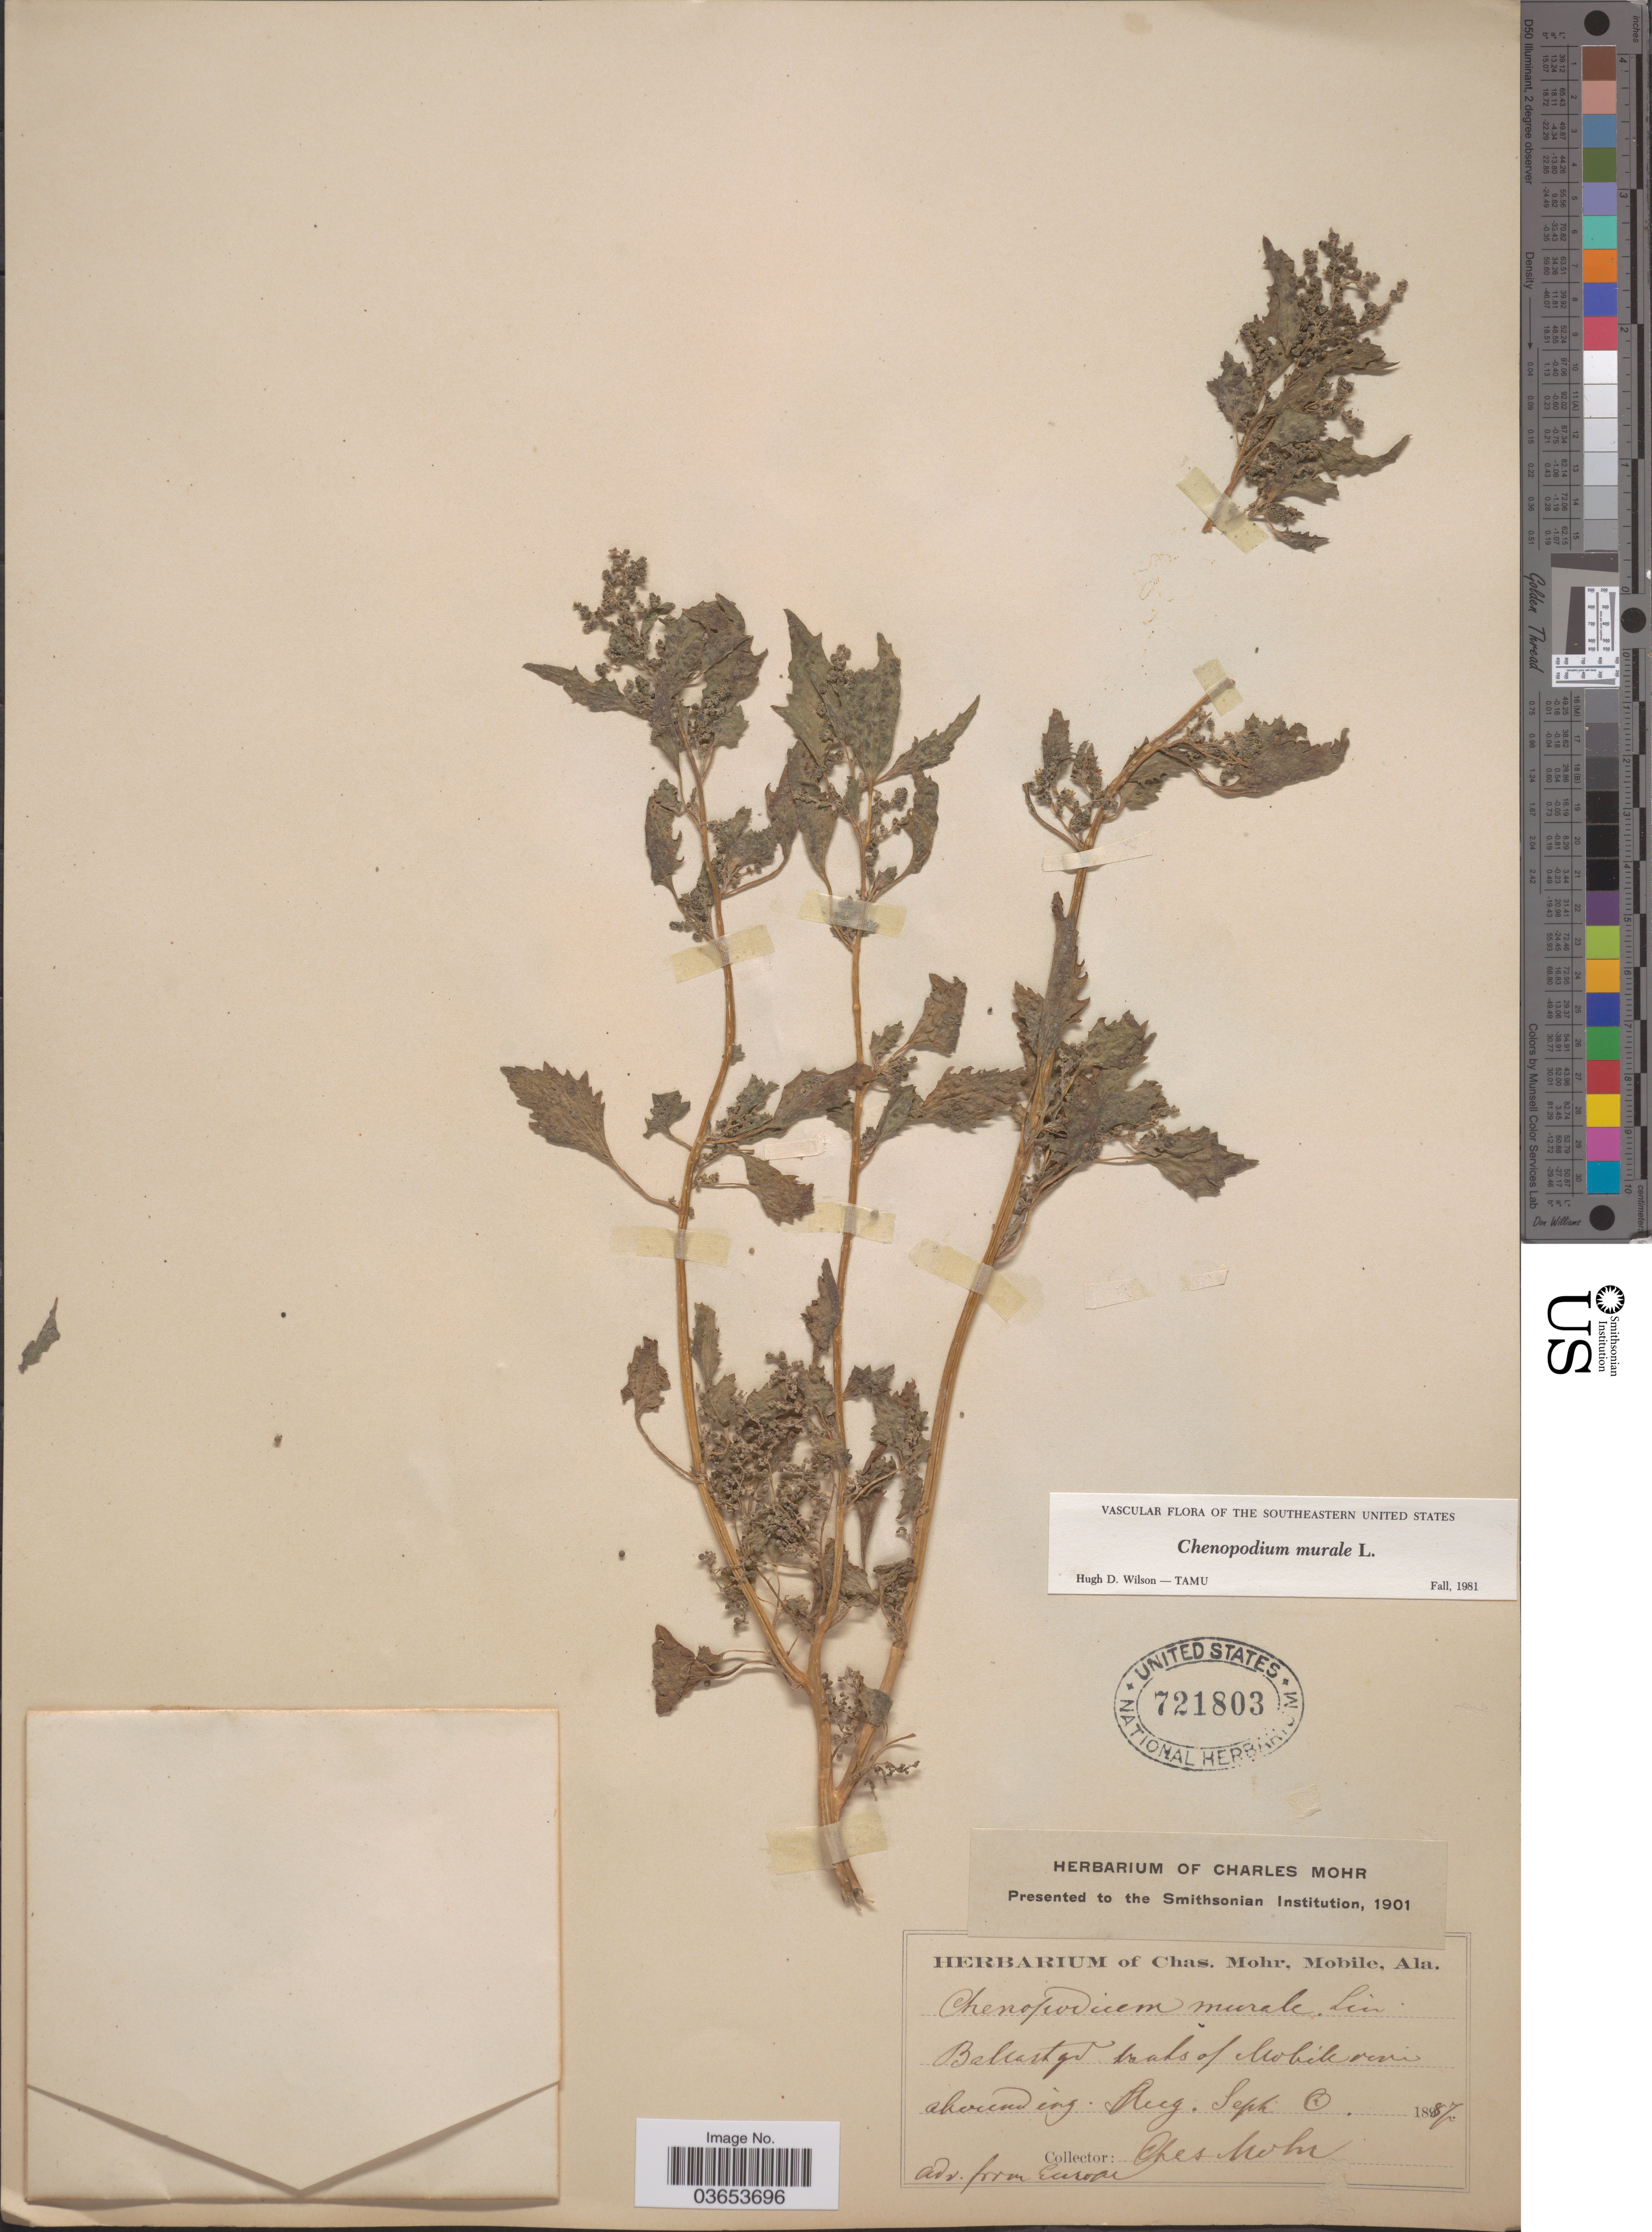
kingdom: Plantae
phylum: Tracheophyta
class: Magnoliopsida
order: Caryophyllales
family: Amaranthaceae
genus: Chenopodium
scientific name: Chenopodium murale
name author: L.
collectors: Mohr, C. T. (herbarium)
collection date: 1887-08/1887-09-02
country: United States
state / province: Alabama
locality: Mobile river.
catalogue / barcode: US 721803